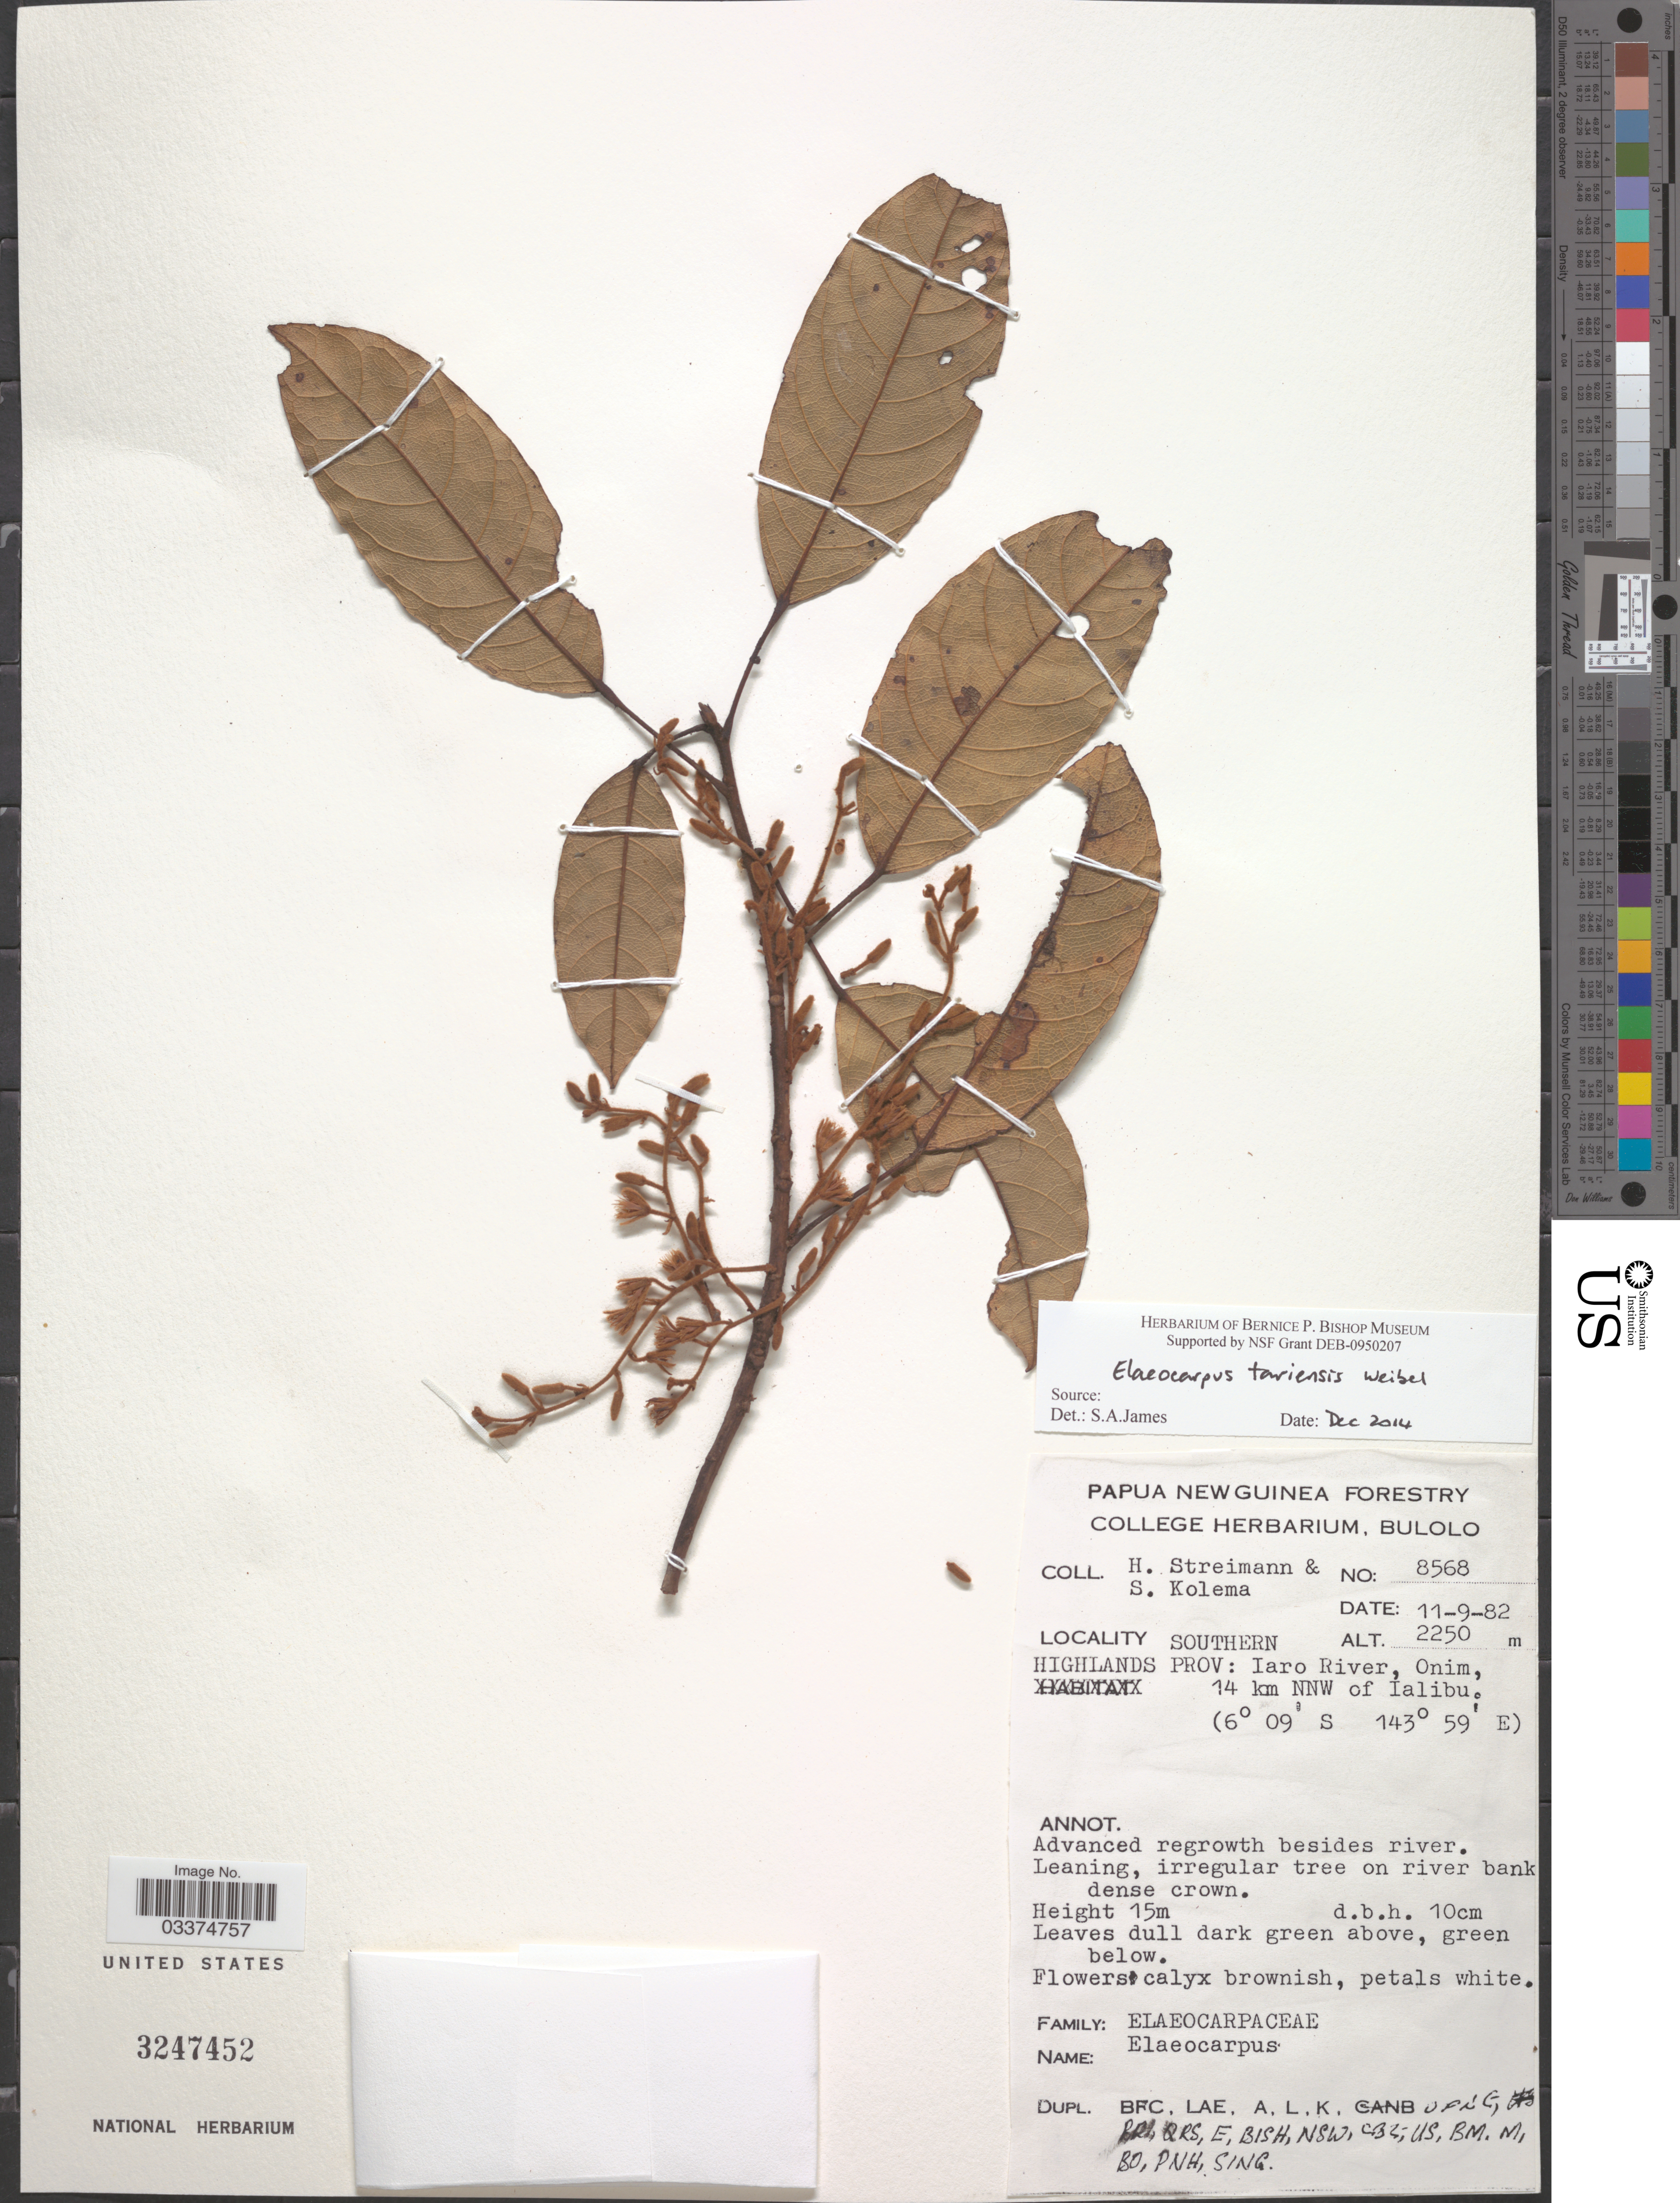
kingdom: Plantae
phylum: Tracheophyta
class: Magnoliopsida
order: Oxalidales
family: Elaeocarpaceae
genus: Elaeocarpus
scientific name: Elaeocarpus tariensis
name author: Weibel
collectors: H. Streimann & S. Kolema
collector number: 8568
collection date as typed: Transcribed d/m/y: 11/9/82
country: Papua New Guinea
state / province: Southern Highlands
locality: Iaro River, Onim, 14 km NNW of Ialibu.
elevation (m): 2250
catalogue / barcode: US 3247452